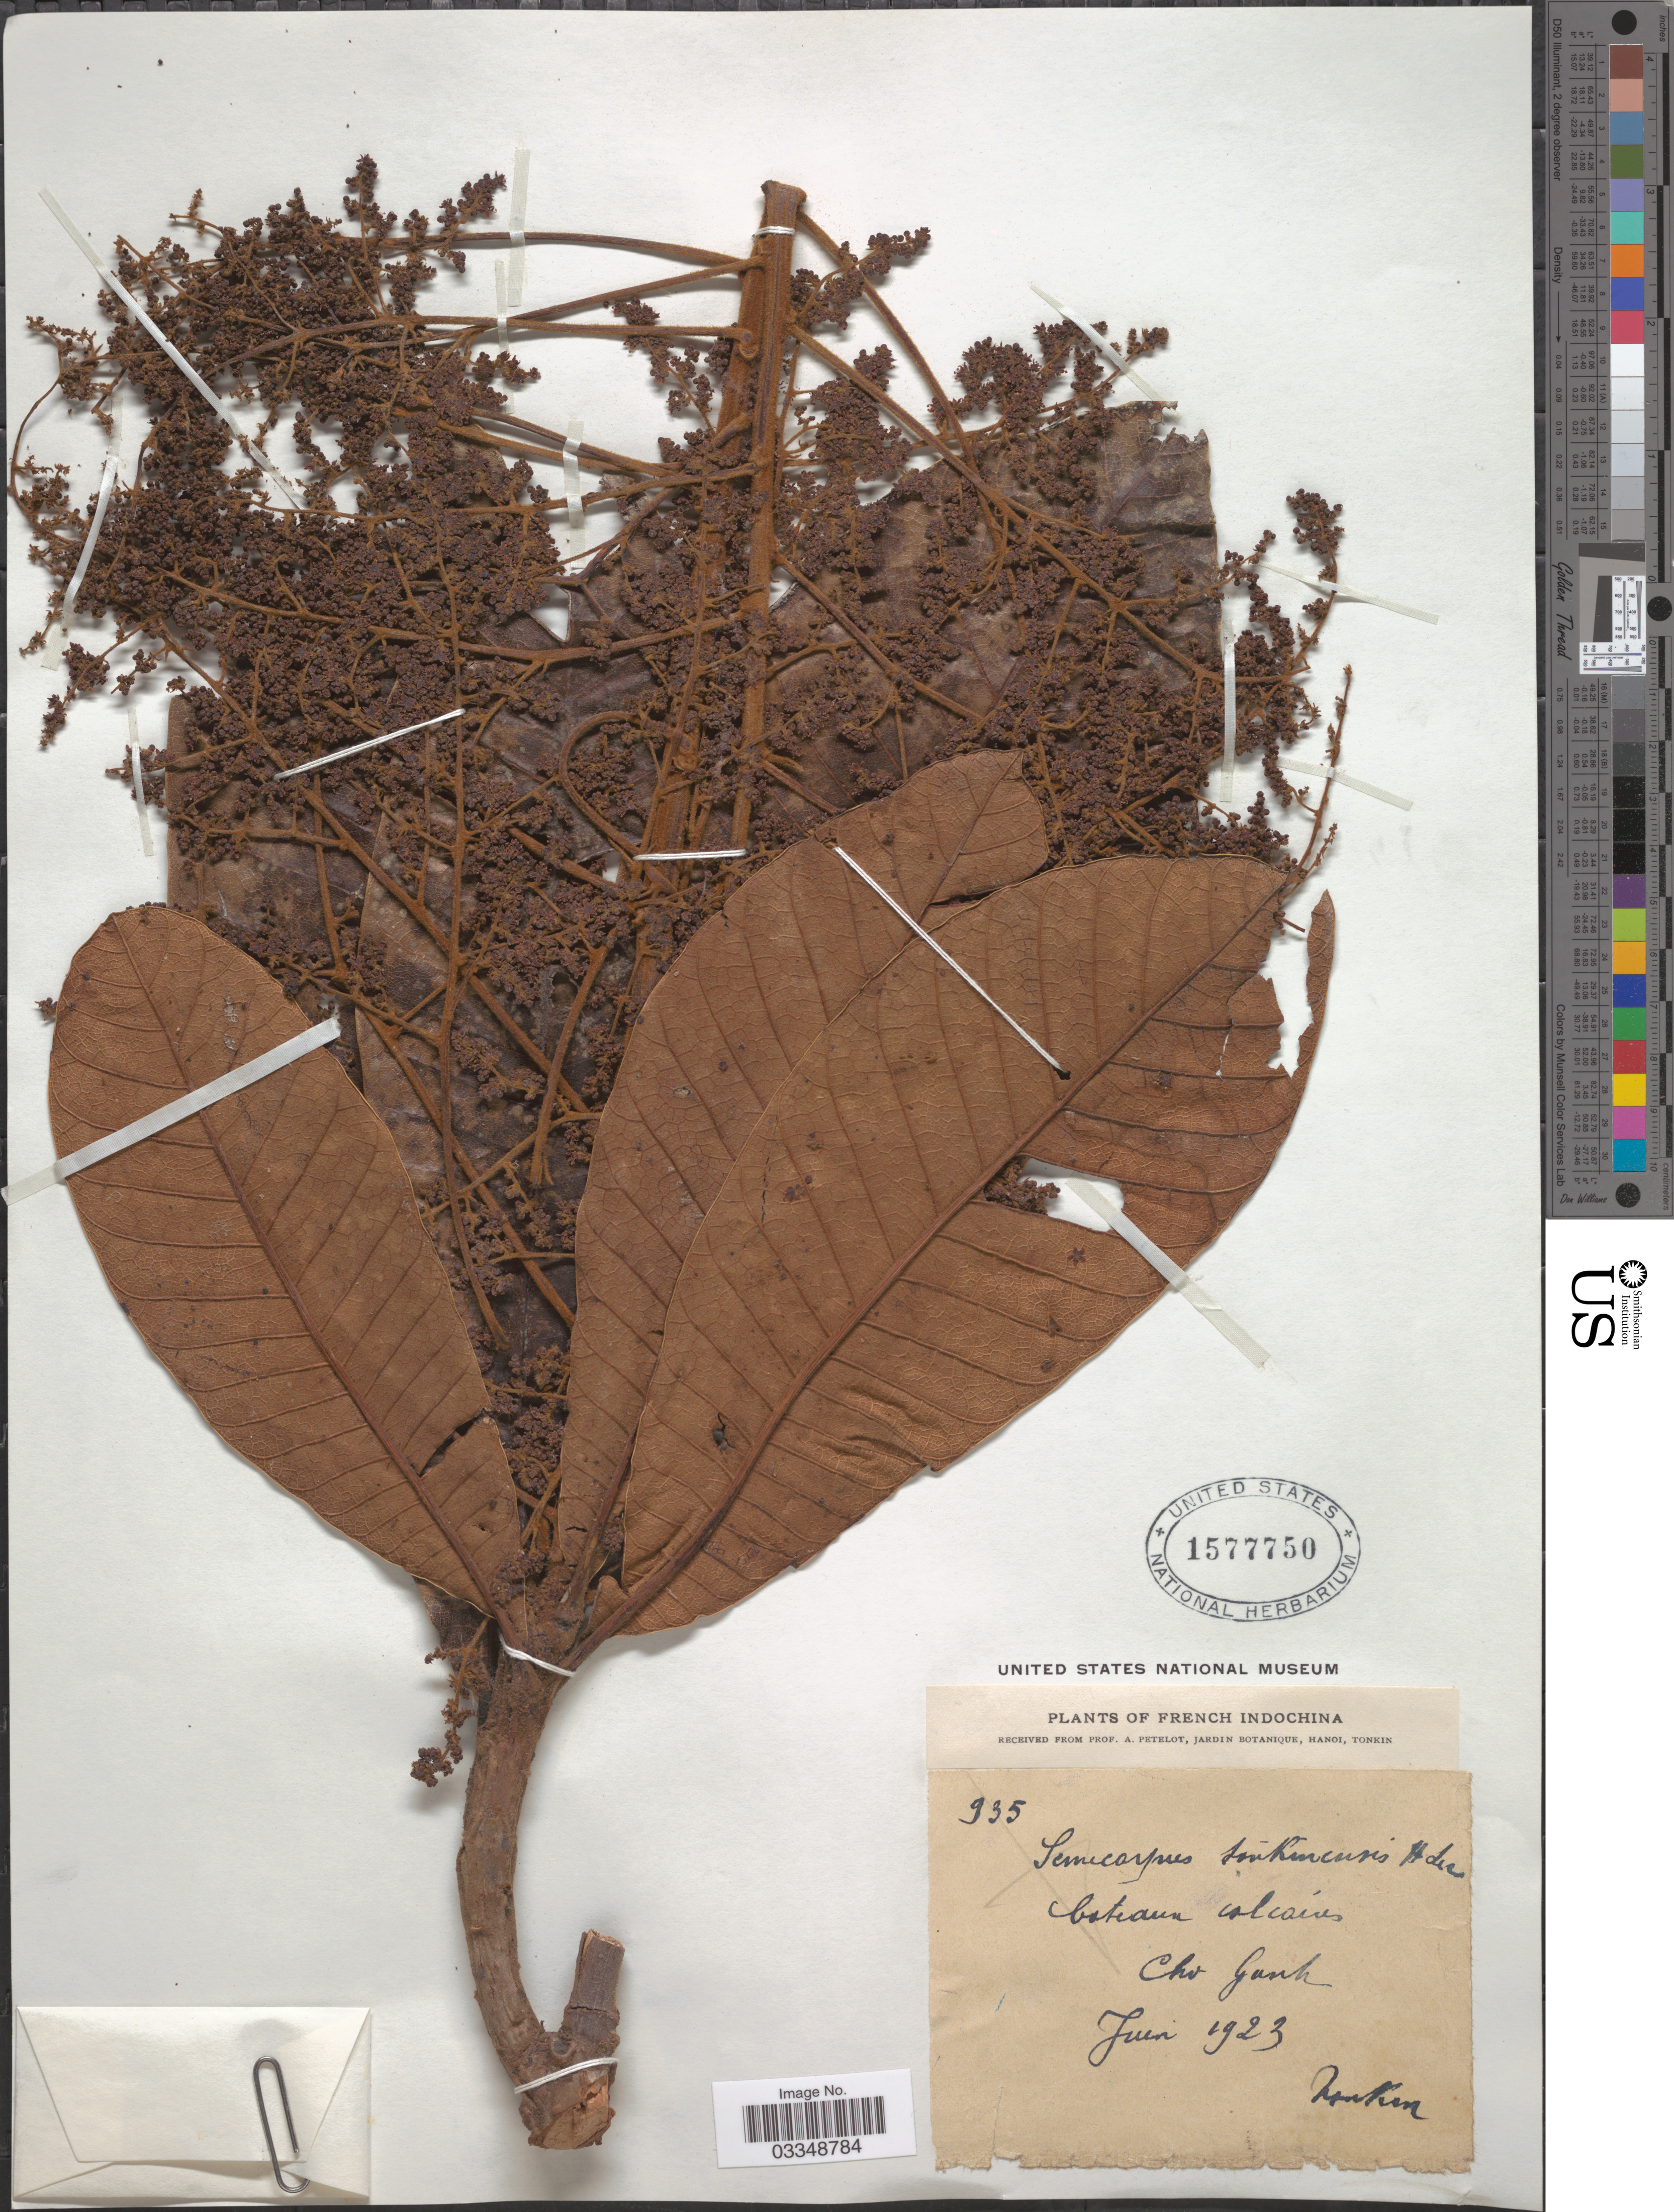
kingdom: Plantae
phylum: Tracheophyta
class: Magnoliopsida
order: Sapindales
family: Anacardiaceae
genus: Semecarpus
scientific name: Semecarpus tonkinensis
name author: Lecomte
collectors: A. Petelot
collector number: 935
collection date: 1923-06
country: Vietnam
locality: French Indochina. Coteaux calcaires. Cho Ganh.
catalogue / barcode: US 1577750